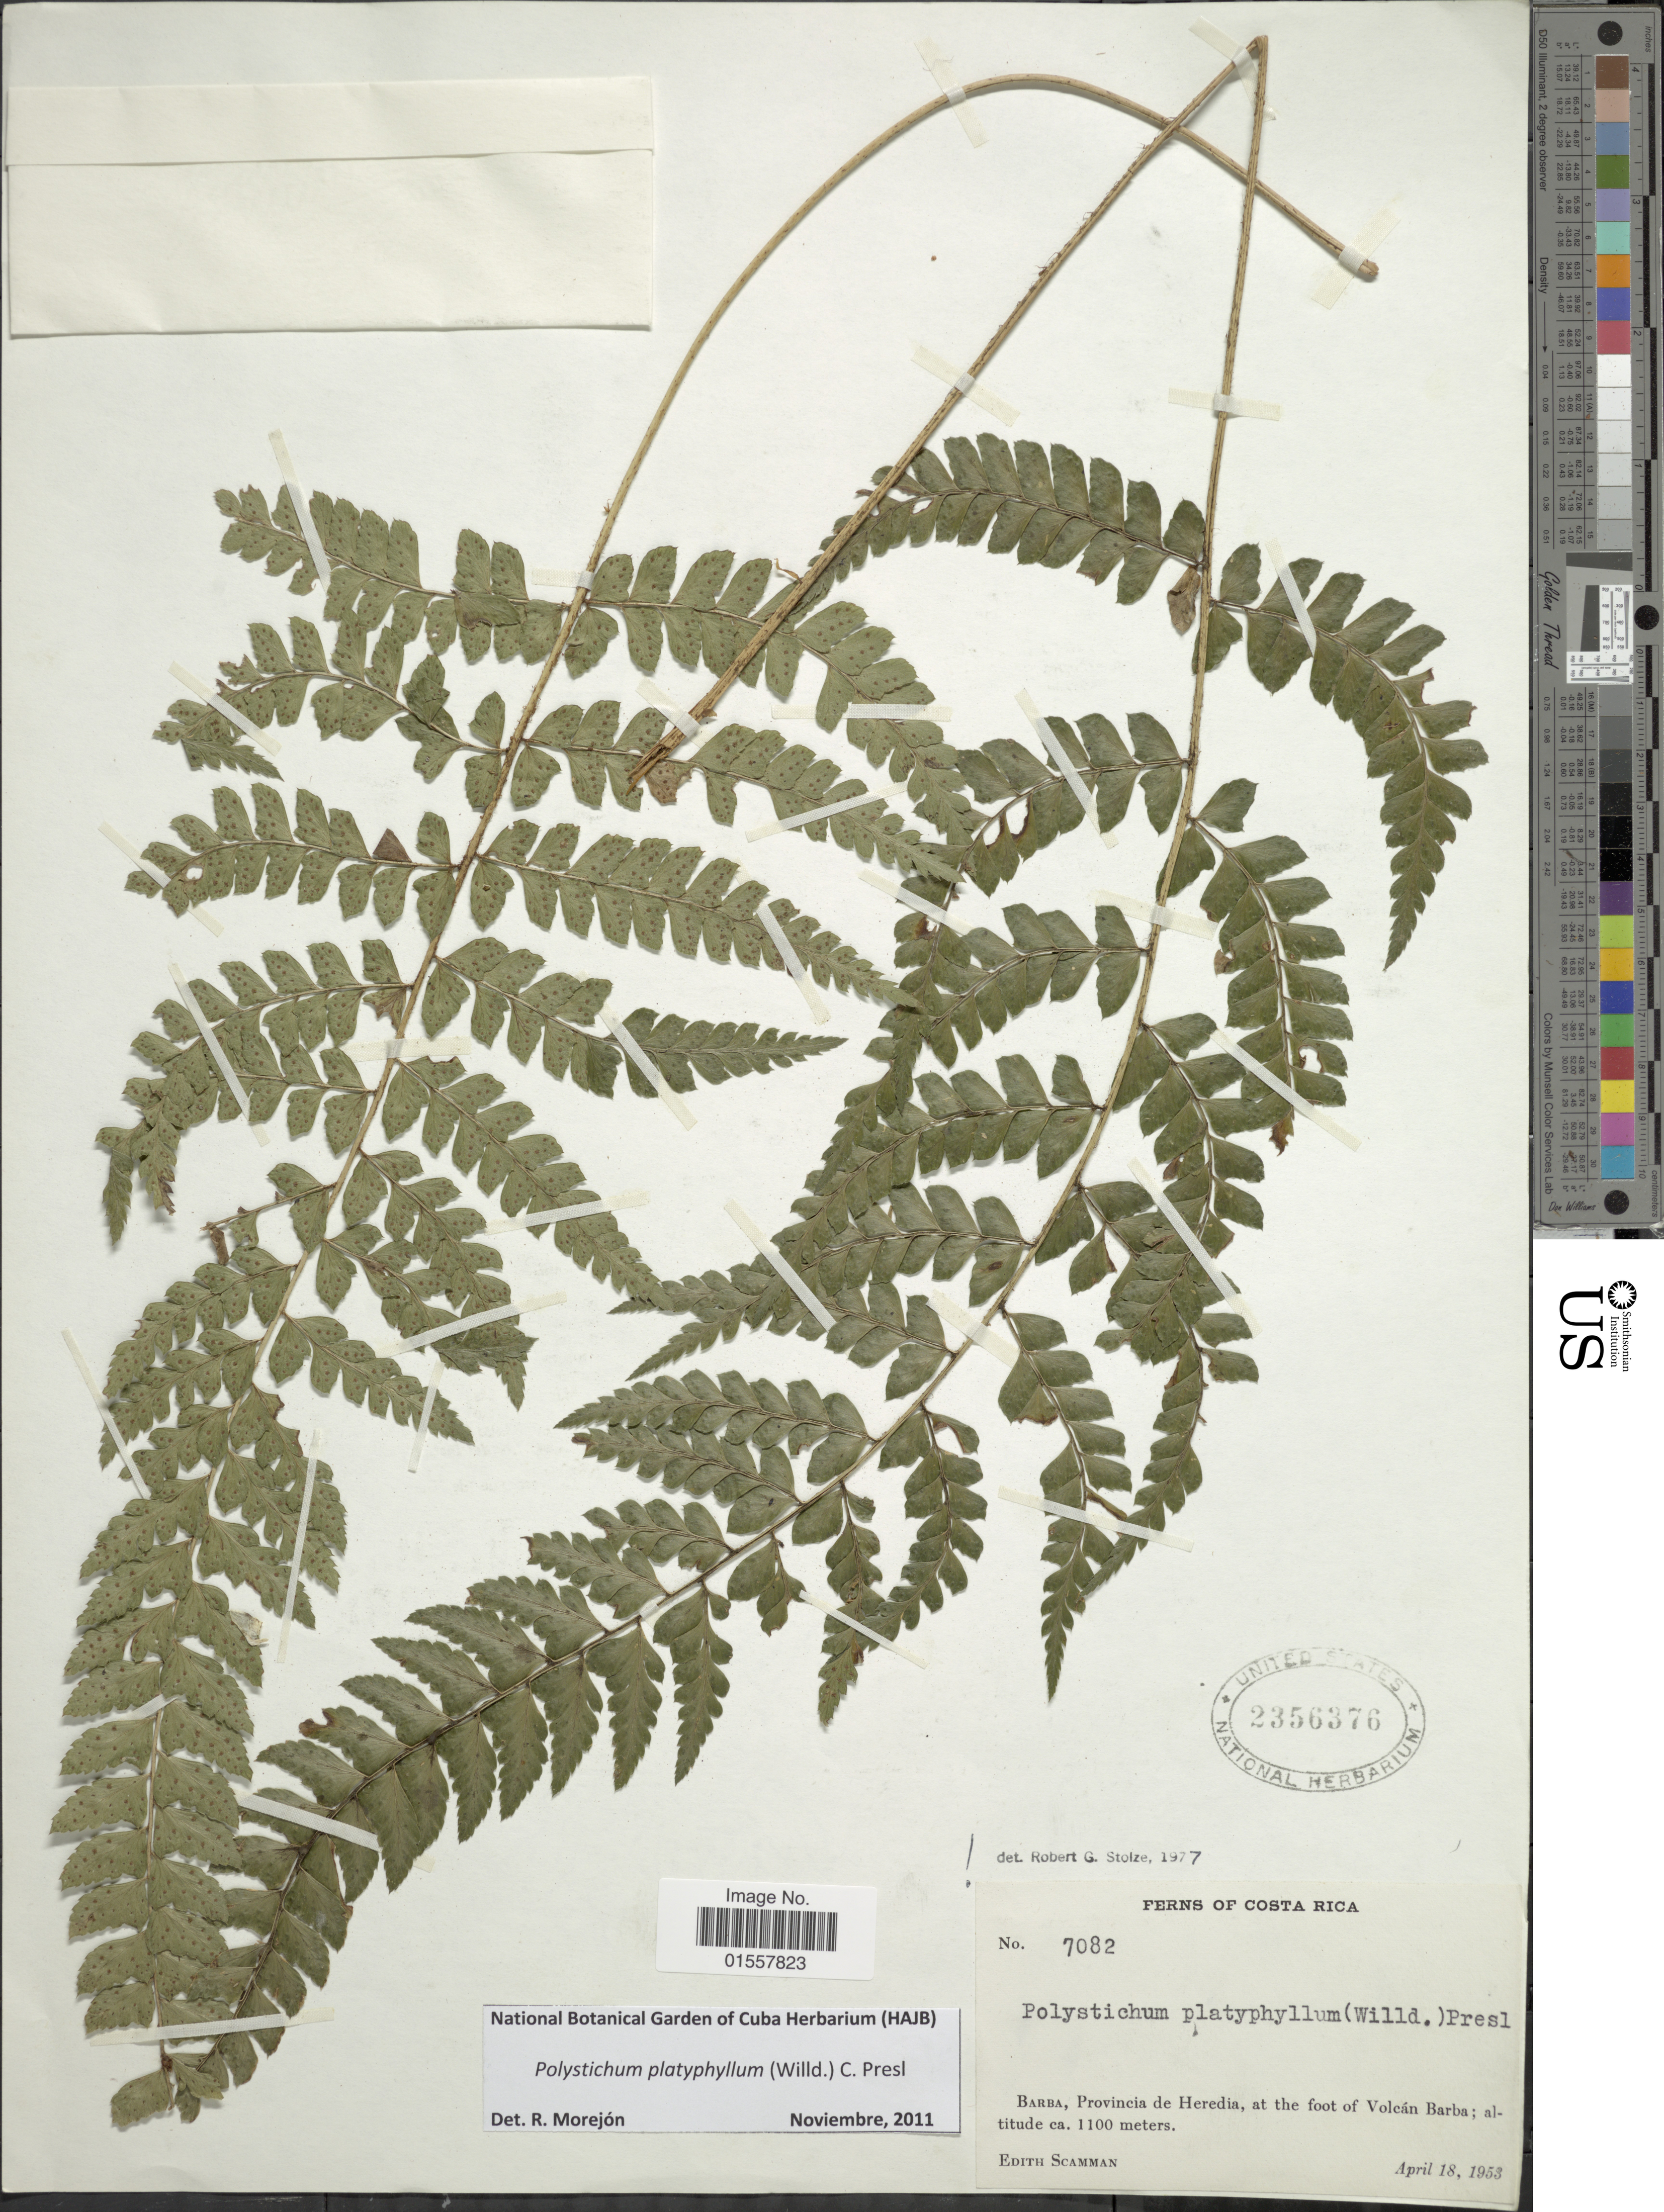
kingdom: Plantae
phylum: Tracheophyta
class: Polypodiopsida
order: Polypodiales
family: Dryopteridaceae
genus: Polystichum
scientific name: Polystichum platyphyllum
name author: (Willd.) C. Presl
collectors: E. Scamman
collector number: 7082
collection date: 1953-04-18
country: Costa Rica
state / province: Heredia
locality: Barba, Provincia de Heredia, at the foot of Volcan Barba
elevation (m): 1100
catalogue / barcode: US 2356376